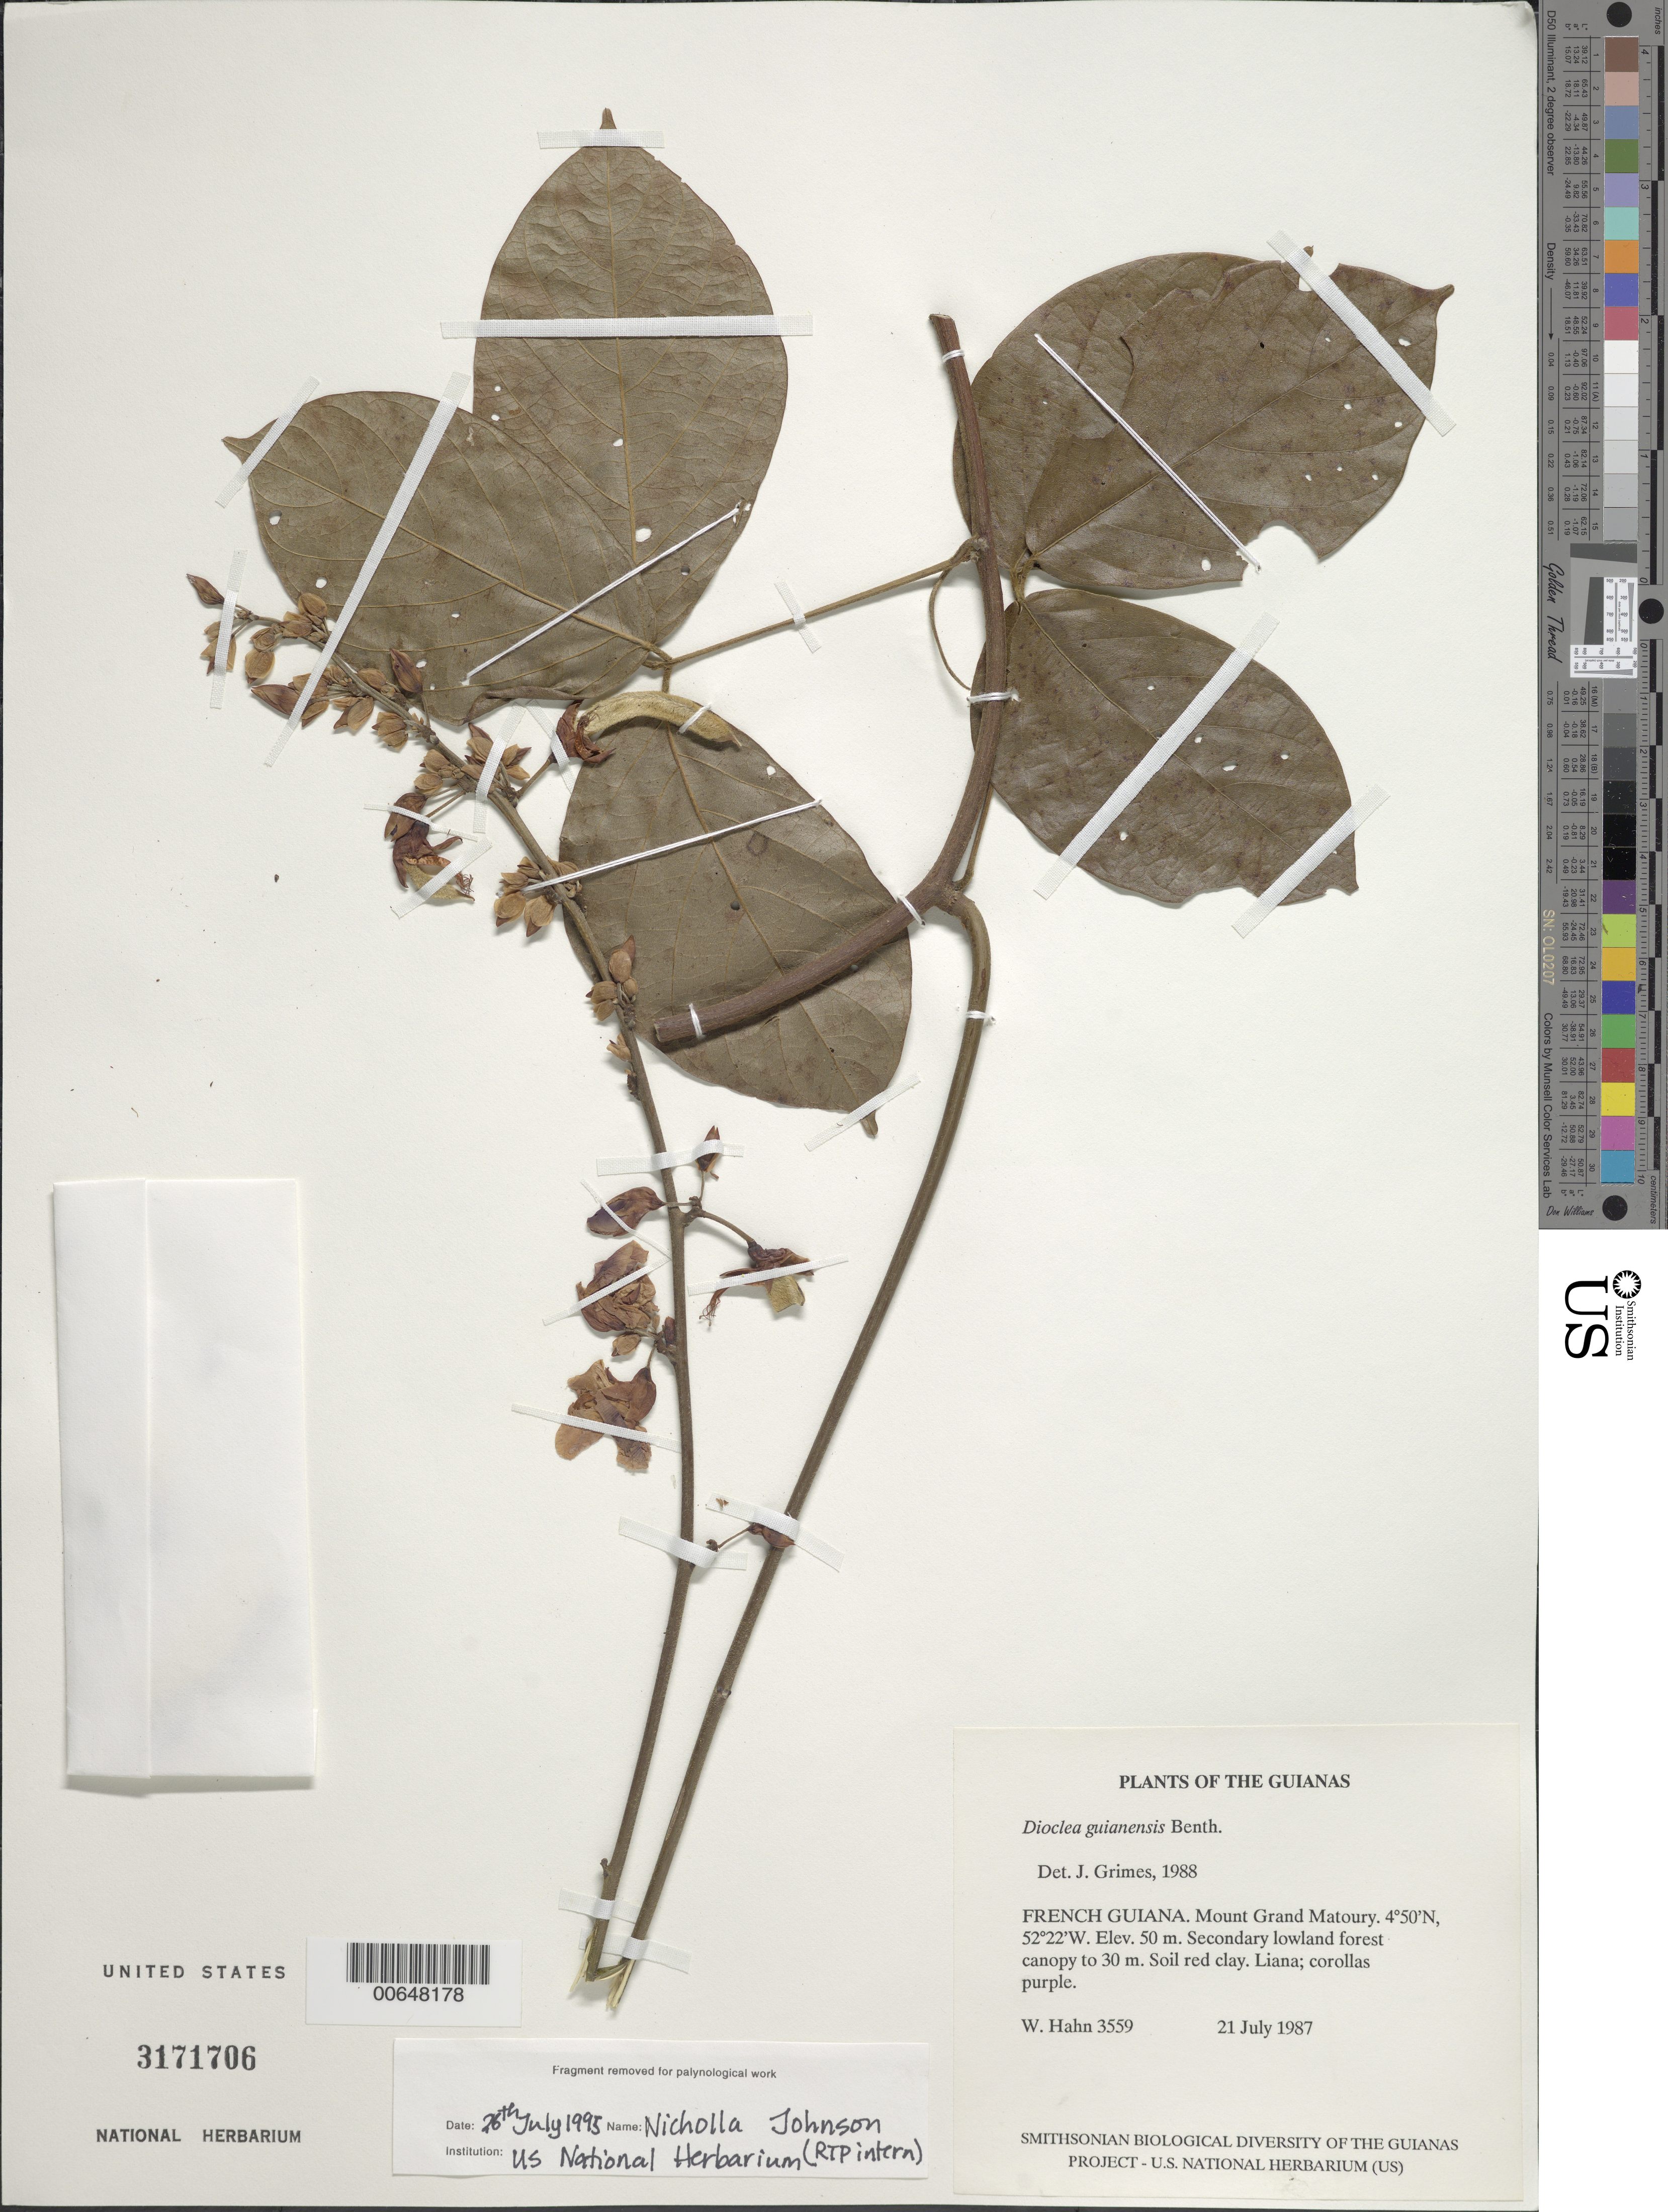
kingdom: Plantae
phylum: Tracheophyta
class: Magnoliopsida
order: Fabales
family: Fabaceae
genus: Dioclea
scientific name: Dioclea guianensis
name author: Benth.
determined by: Grimes, J.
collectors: W. Hahn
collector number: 3559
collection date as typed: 21 July 1987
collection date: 1987-07-21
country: French Guiana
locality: Mount Grand Matoury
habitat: Secondary lowland forest canopy to 30 m. Soil red clay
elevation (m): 50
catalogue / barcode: US 3171706